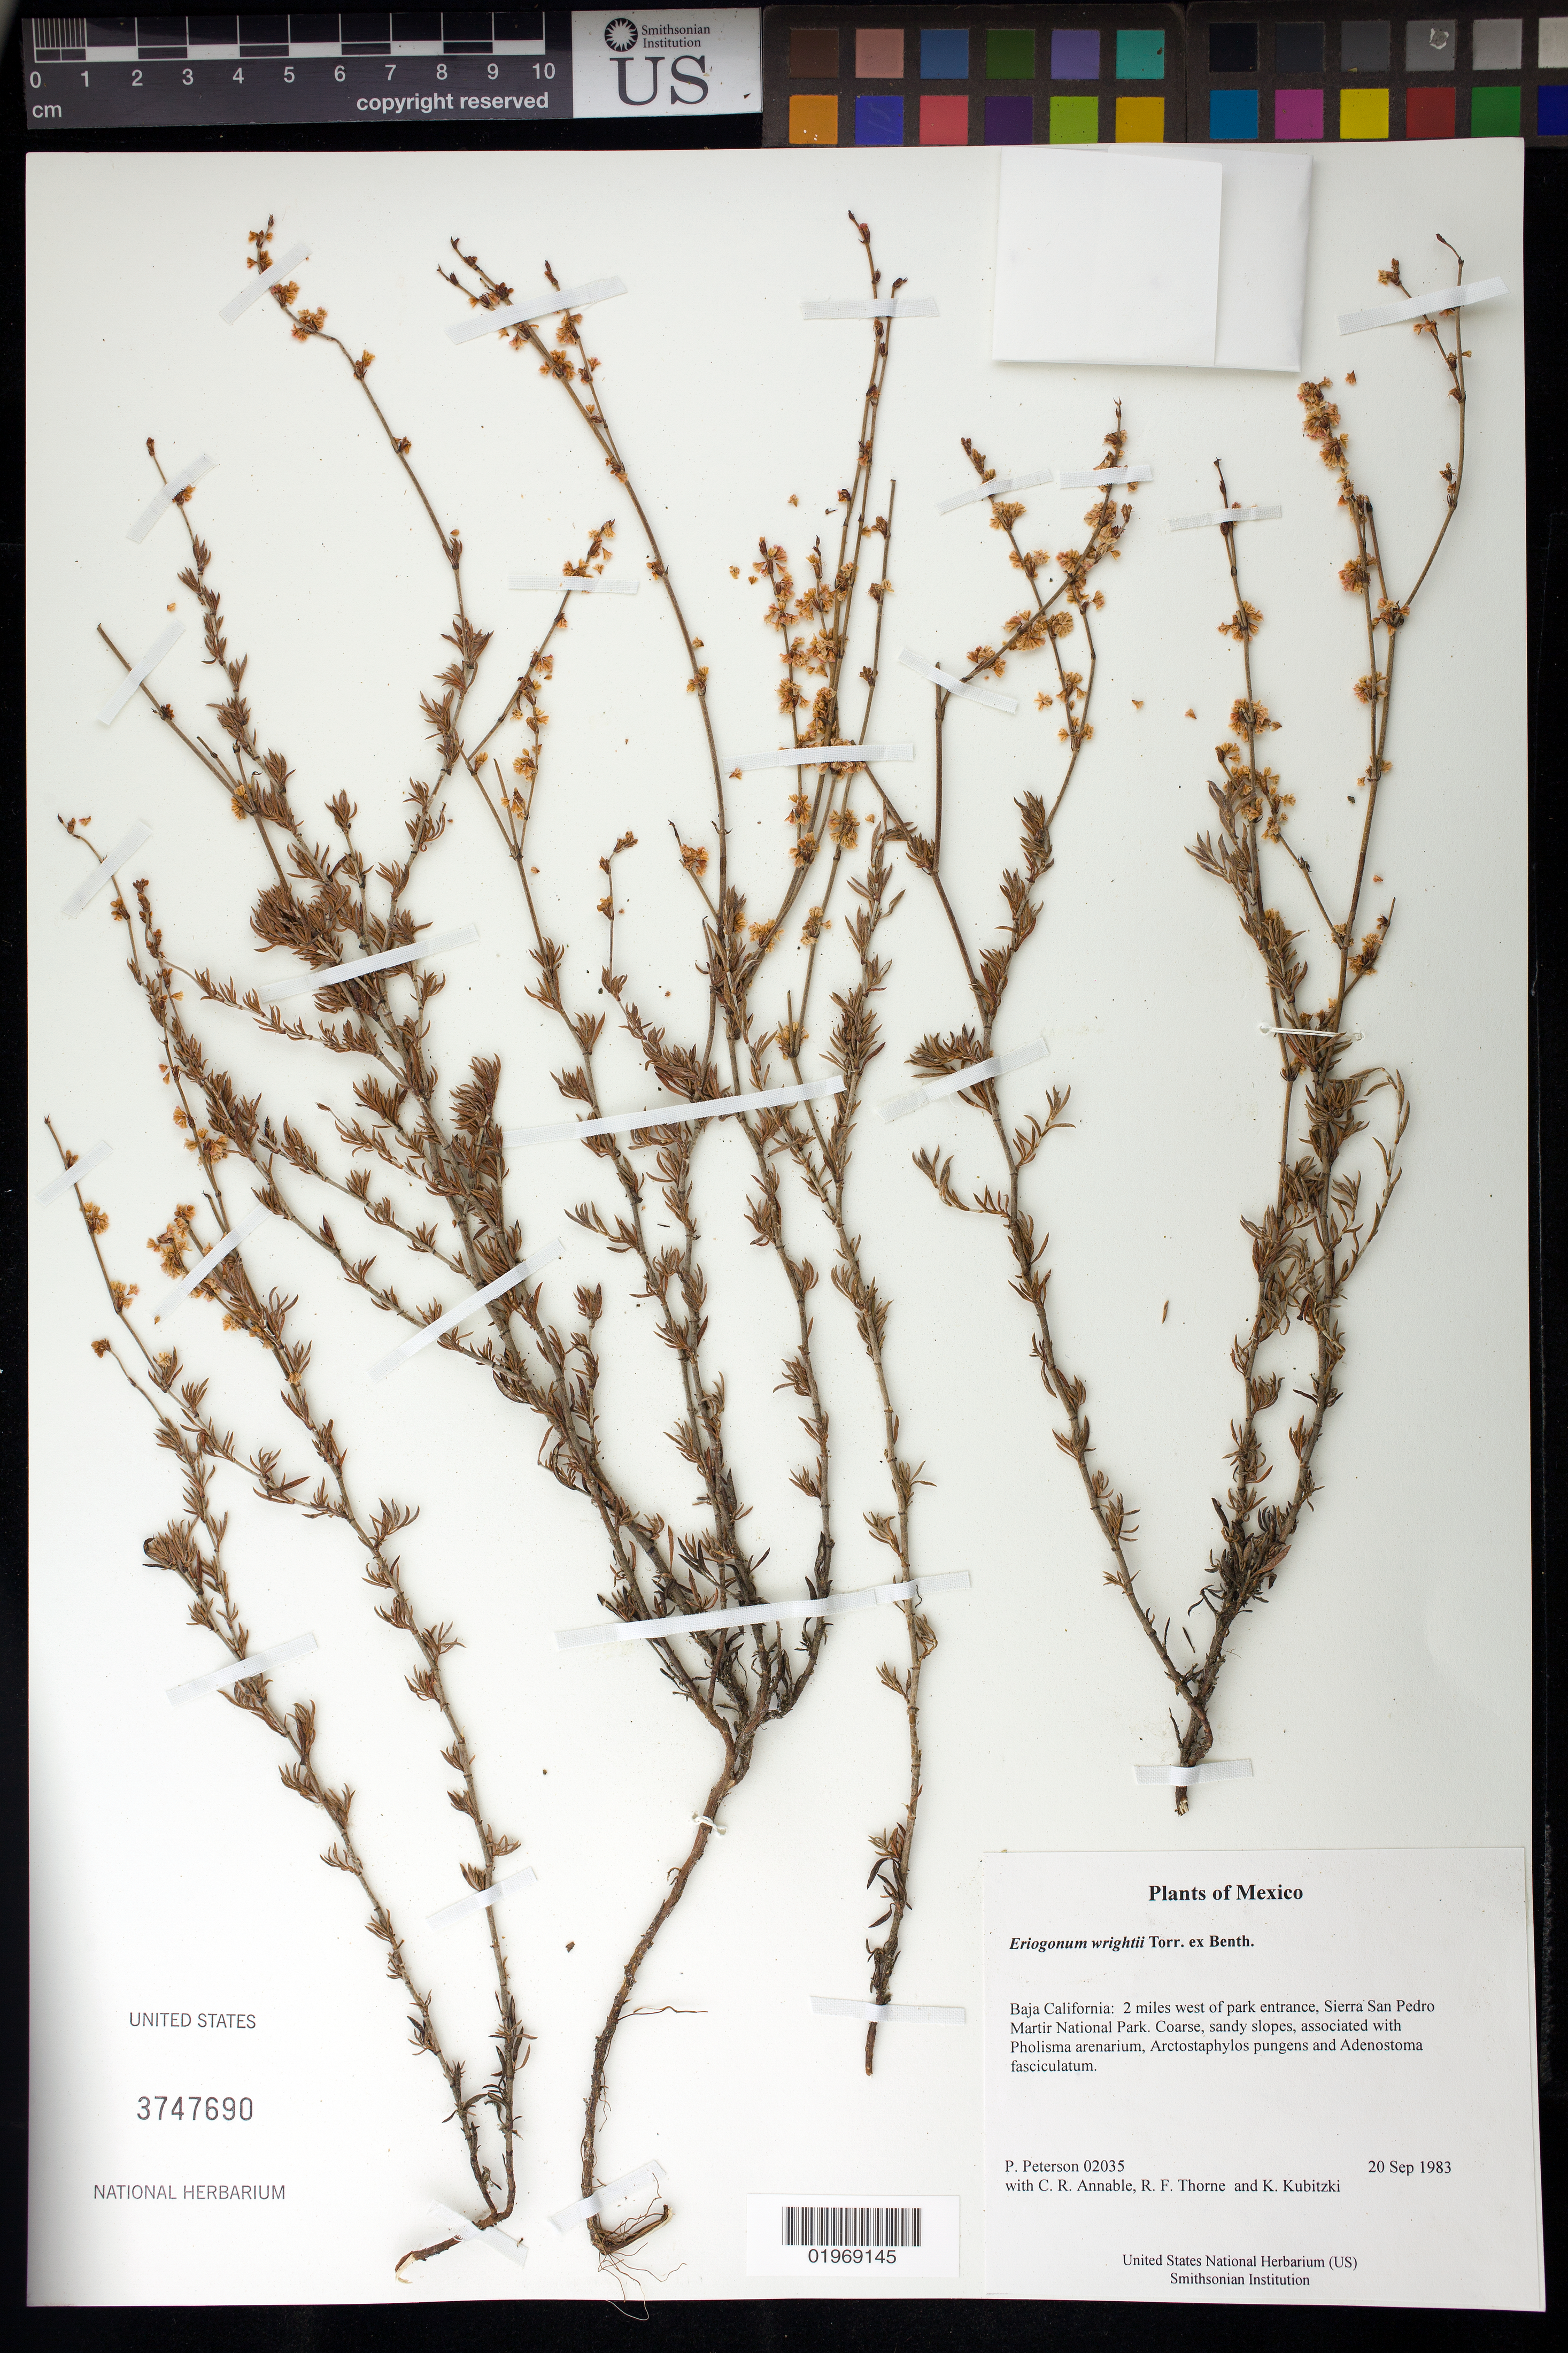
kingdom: Plantae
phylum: Tracheophyta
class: Magnoliopsida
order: Caryophyllales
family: Polygonaceae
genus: Eriogonum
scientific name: Eriogonum wrightii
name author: Torr. ex Benth.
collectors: P. M. Peterson, C. R. Annable, R. F. Thorne & K. Kubitzki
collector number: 02035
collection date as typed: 20 Sep 1983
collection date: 1983-09-20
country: Mexico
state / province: Baja California Norte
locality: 2 miles west of park entrance, Sierra San Pedro Martir National Park.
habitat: Coarse, sandy slopes, associated with Pholisma arenarium, Arctostaphylos pungens and Adenostoma fasciculatum.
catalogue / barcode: US 3747690